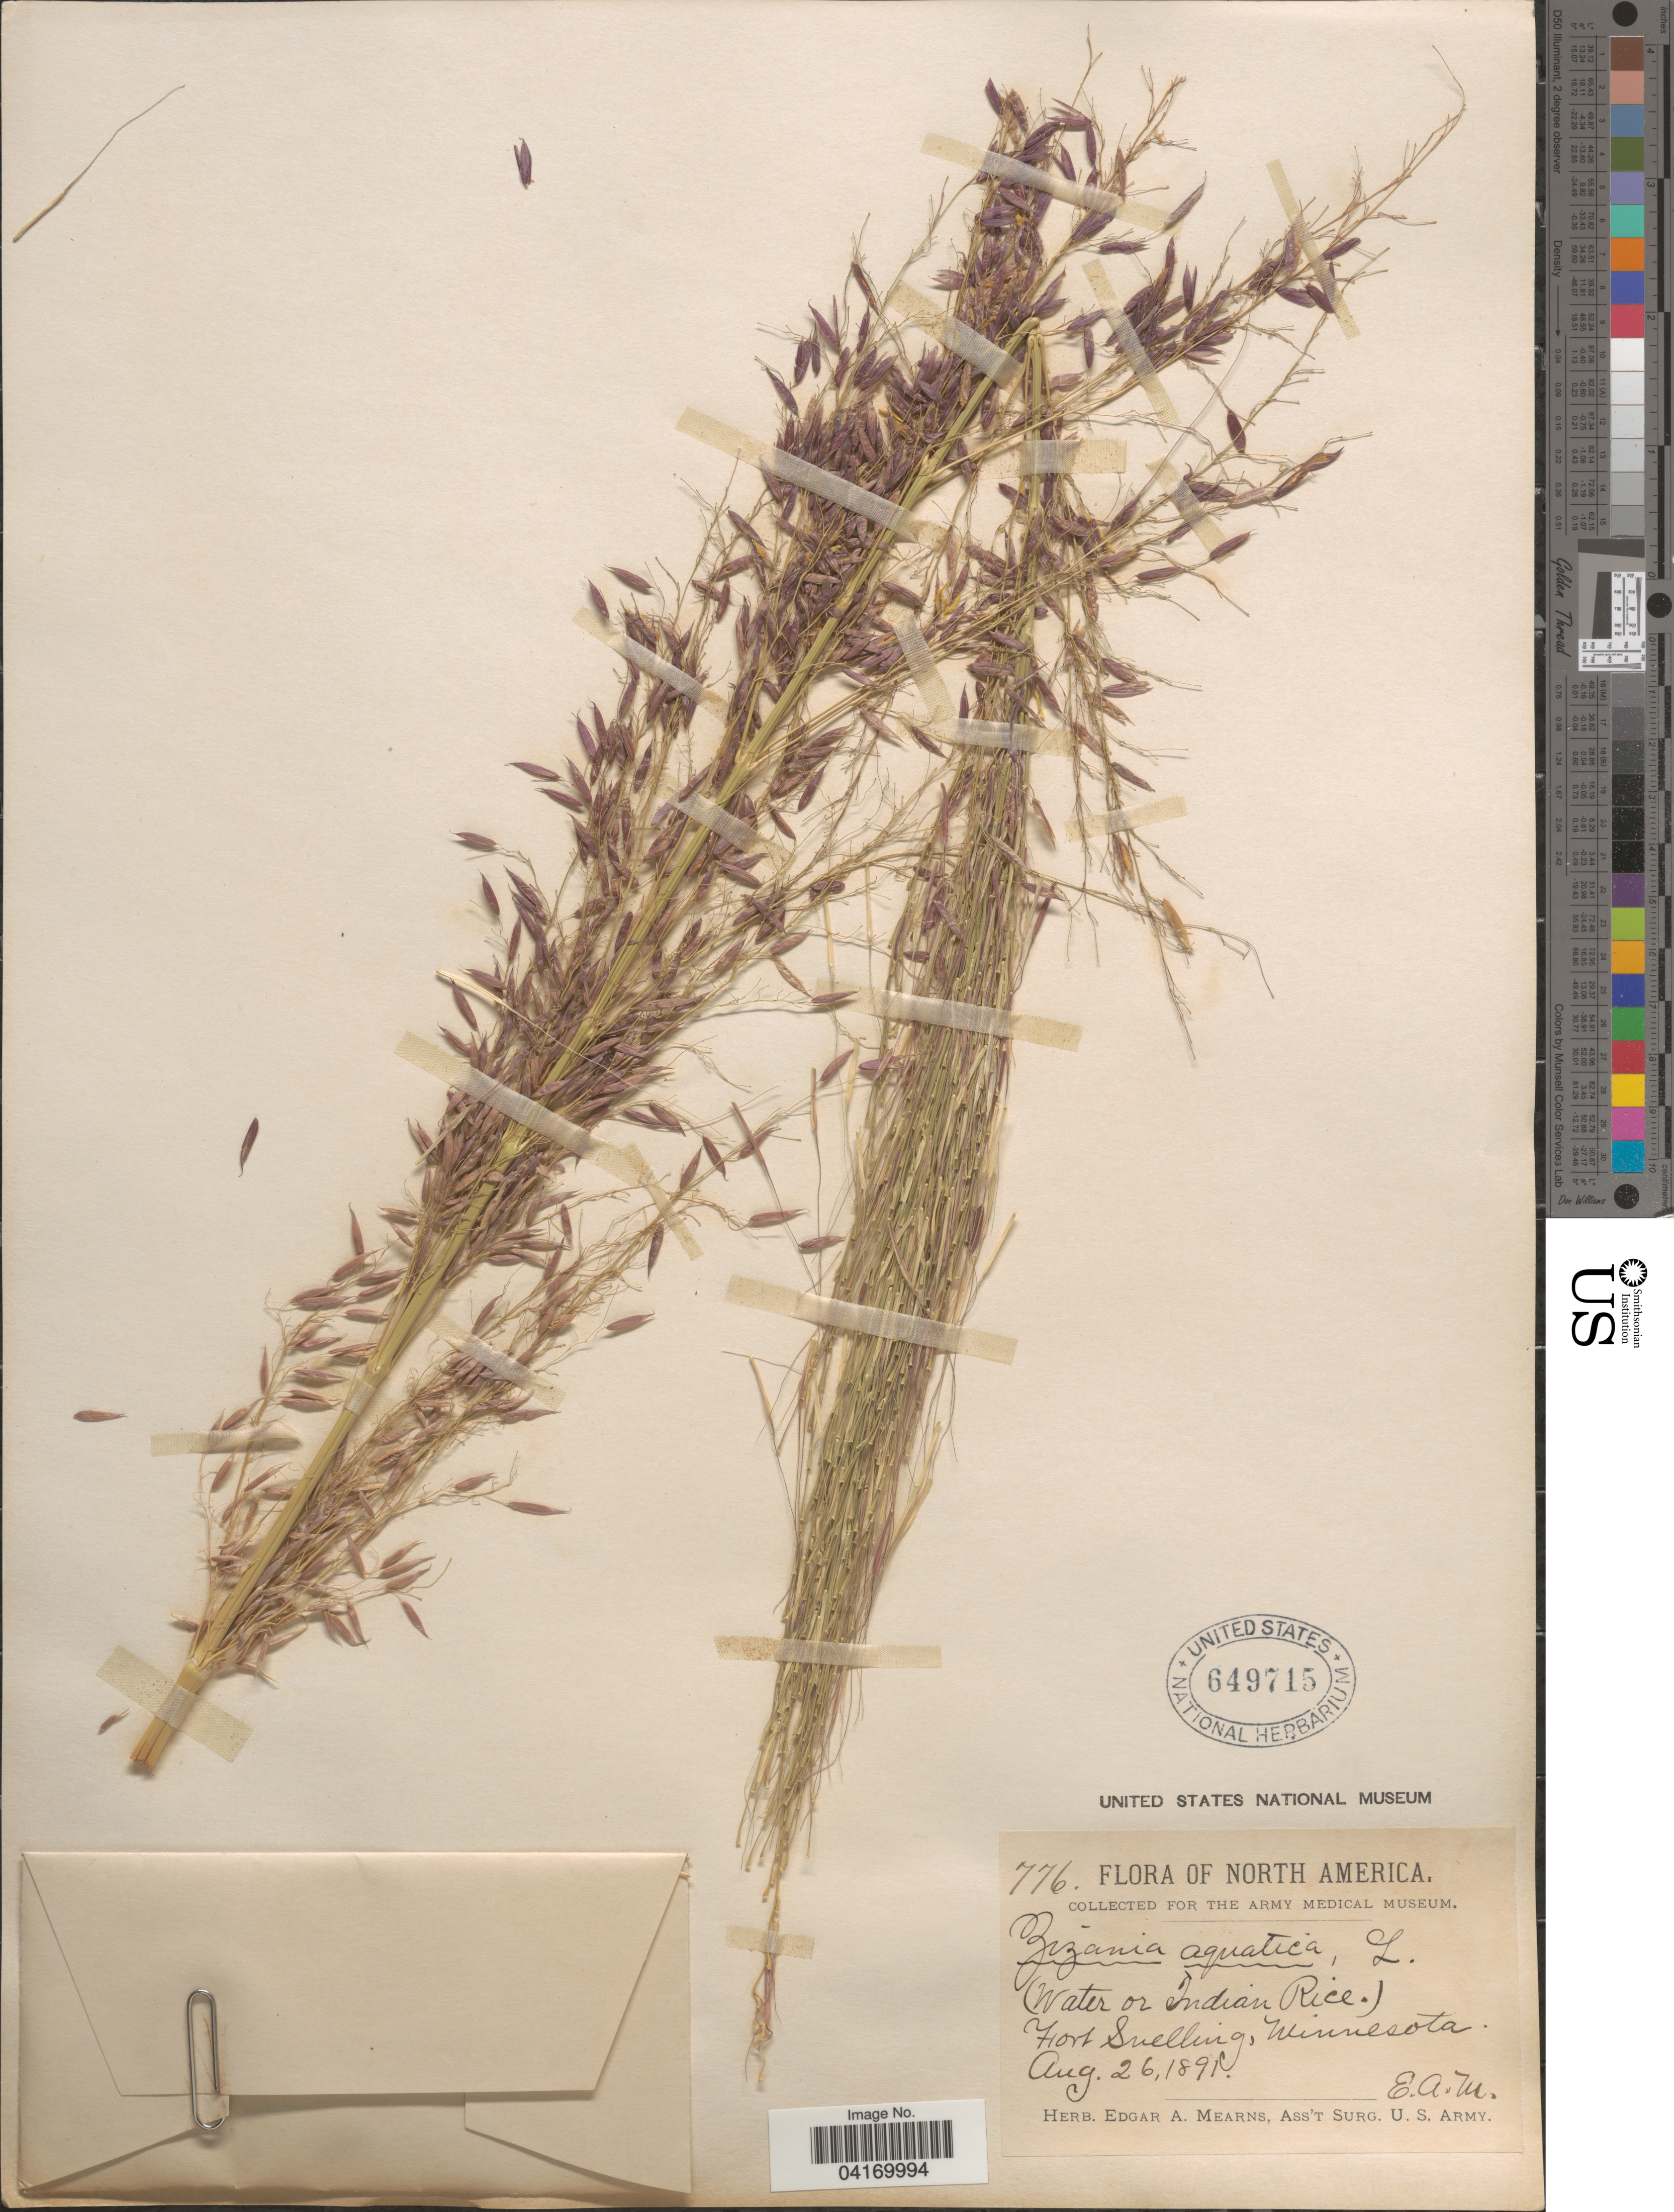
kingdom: Plantae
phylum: Tracheophyta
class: Liliopsida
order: Poales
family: Poaceae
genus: Zizania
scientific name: Zizania aquatica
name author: L.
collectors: E. A. Mearns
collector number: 776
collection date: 1891-08-26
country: United States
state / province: Minnesota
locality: (Water or Indian Rice.). Hort Swelling.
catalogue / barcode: US 649715